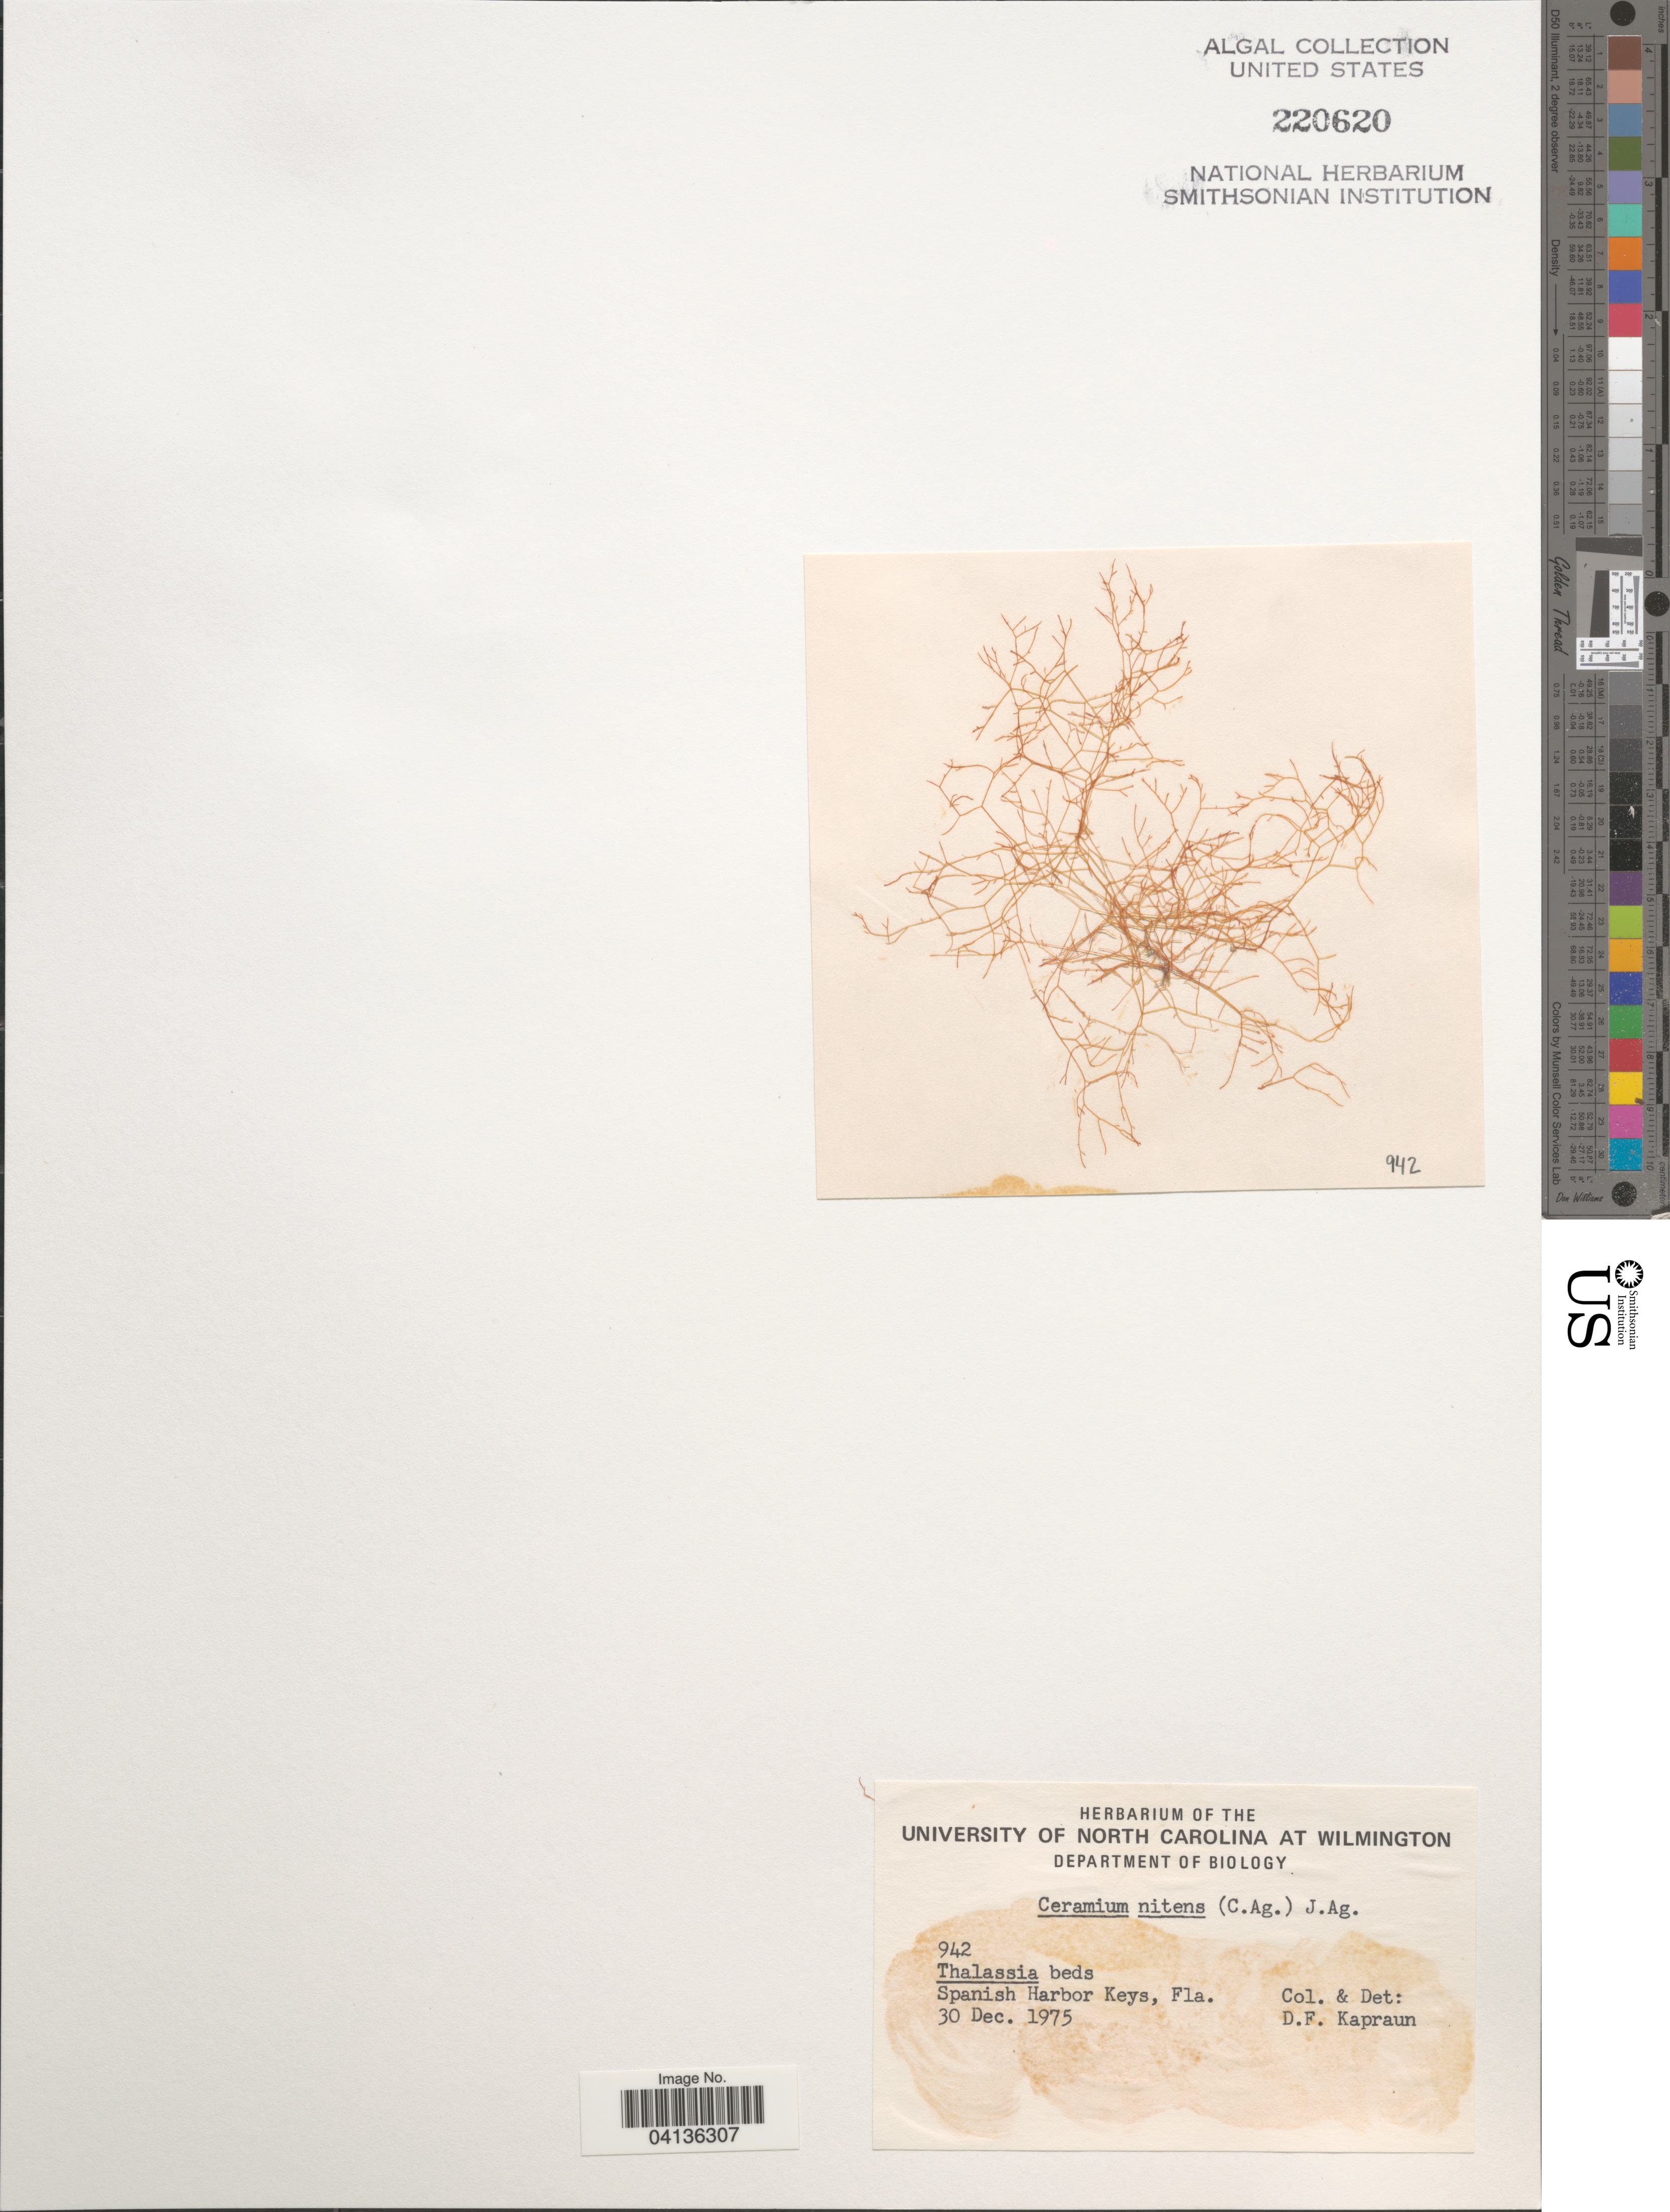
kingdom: Plantae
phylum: Rhodophyta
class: Florideophyceae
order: Ceramiales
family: Ceramiaceae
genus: Ceramium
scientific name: Ceramium nitens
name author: (C. Agardh) J. Agardh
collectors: D. F. Kapraun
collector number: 942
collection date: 1975-12-30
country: United States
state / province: Florida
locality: Spanish Harbor Keys.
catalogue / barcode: US 220620